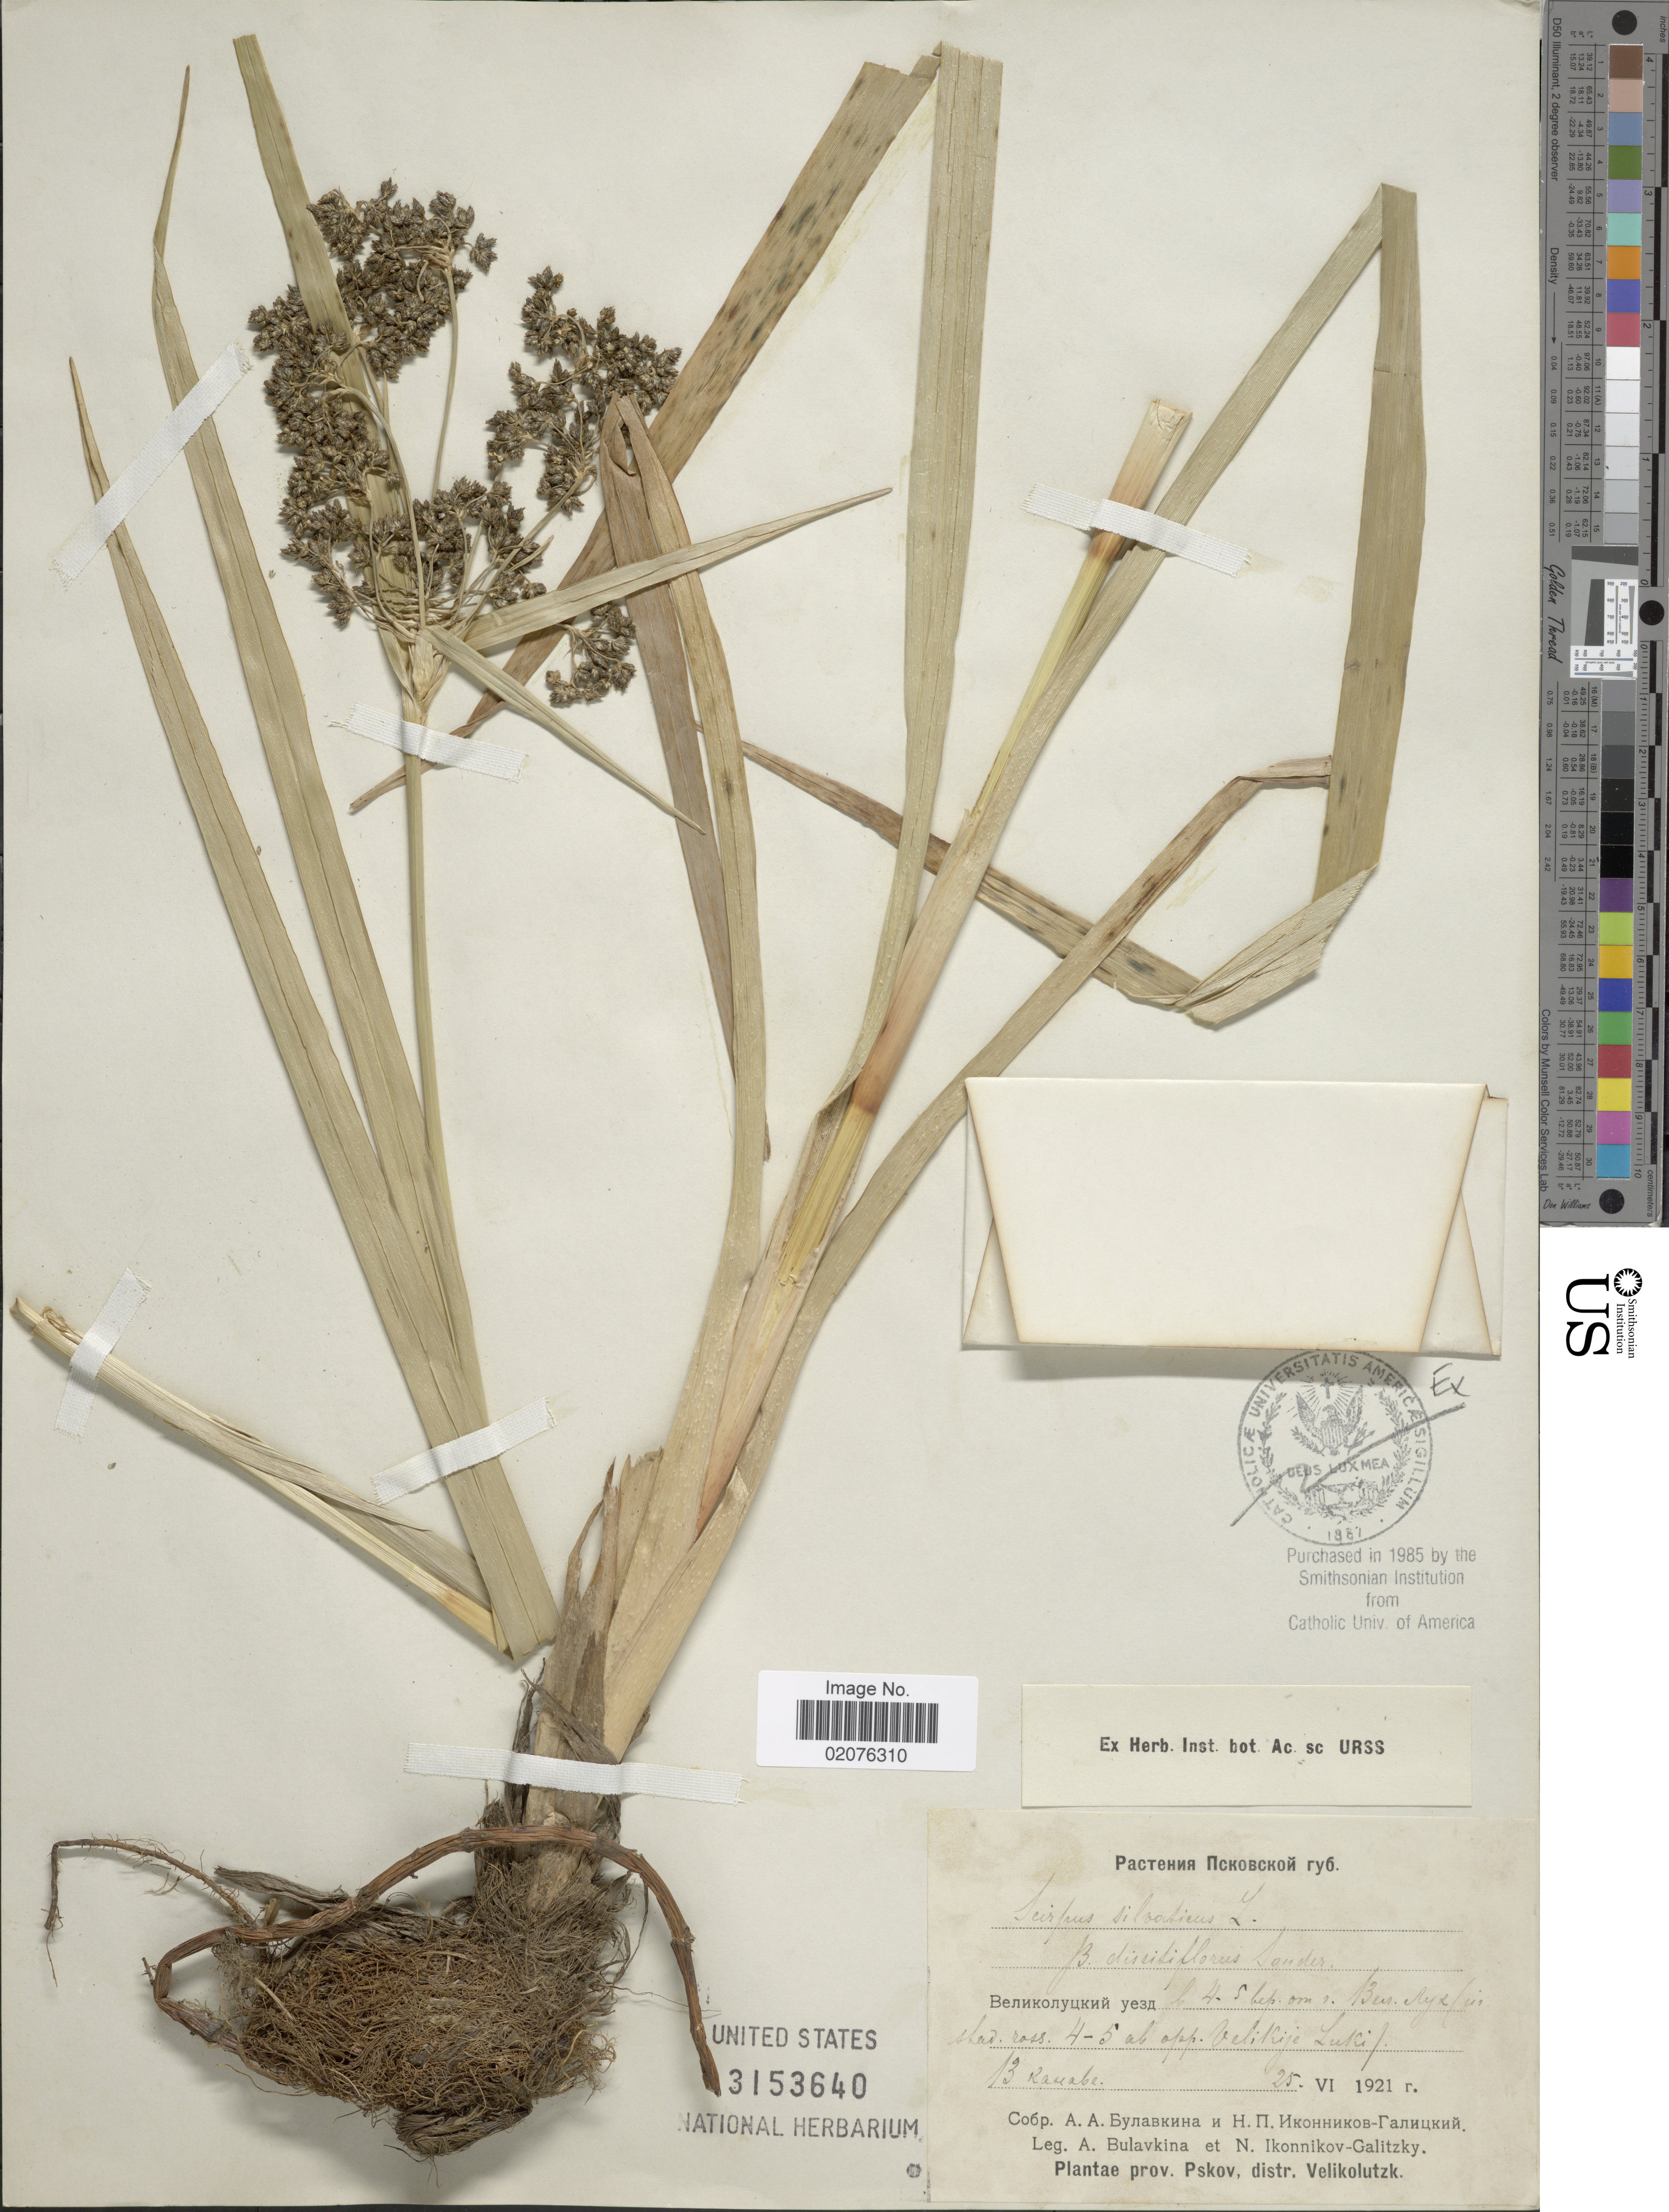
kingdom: Plantae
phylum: Tracheophyta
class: Liliopsida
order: Poales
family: Cyperaceae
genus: Scirpus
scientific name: Scirpus sylvaticus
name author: L.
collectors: A. Bulavkina & N. P. Ikonnikov-Galitzky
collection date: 1921-06-25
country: Russian Federation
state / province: Pskov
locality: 4-5 km from Velikiye Luki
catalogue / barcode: US 3153640